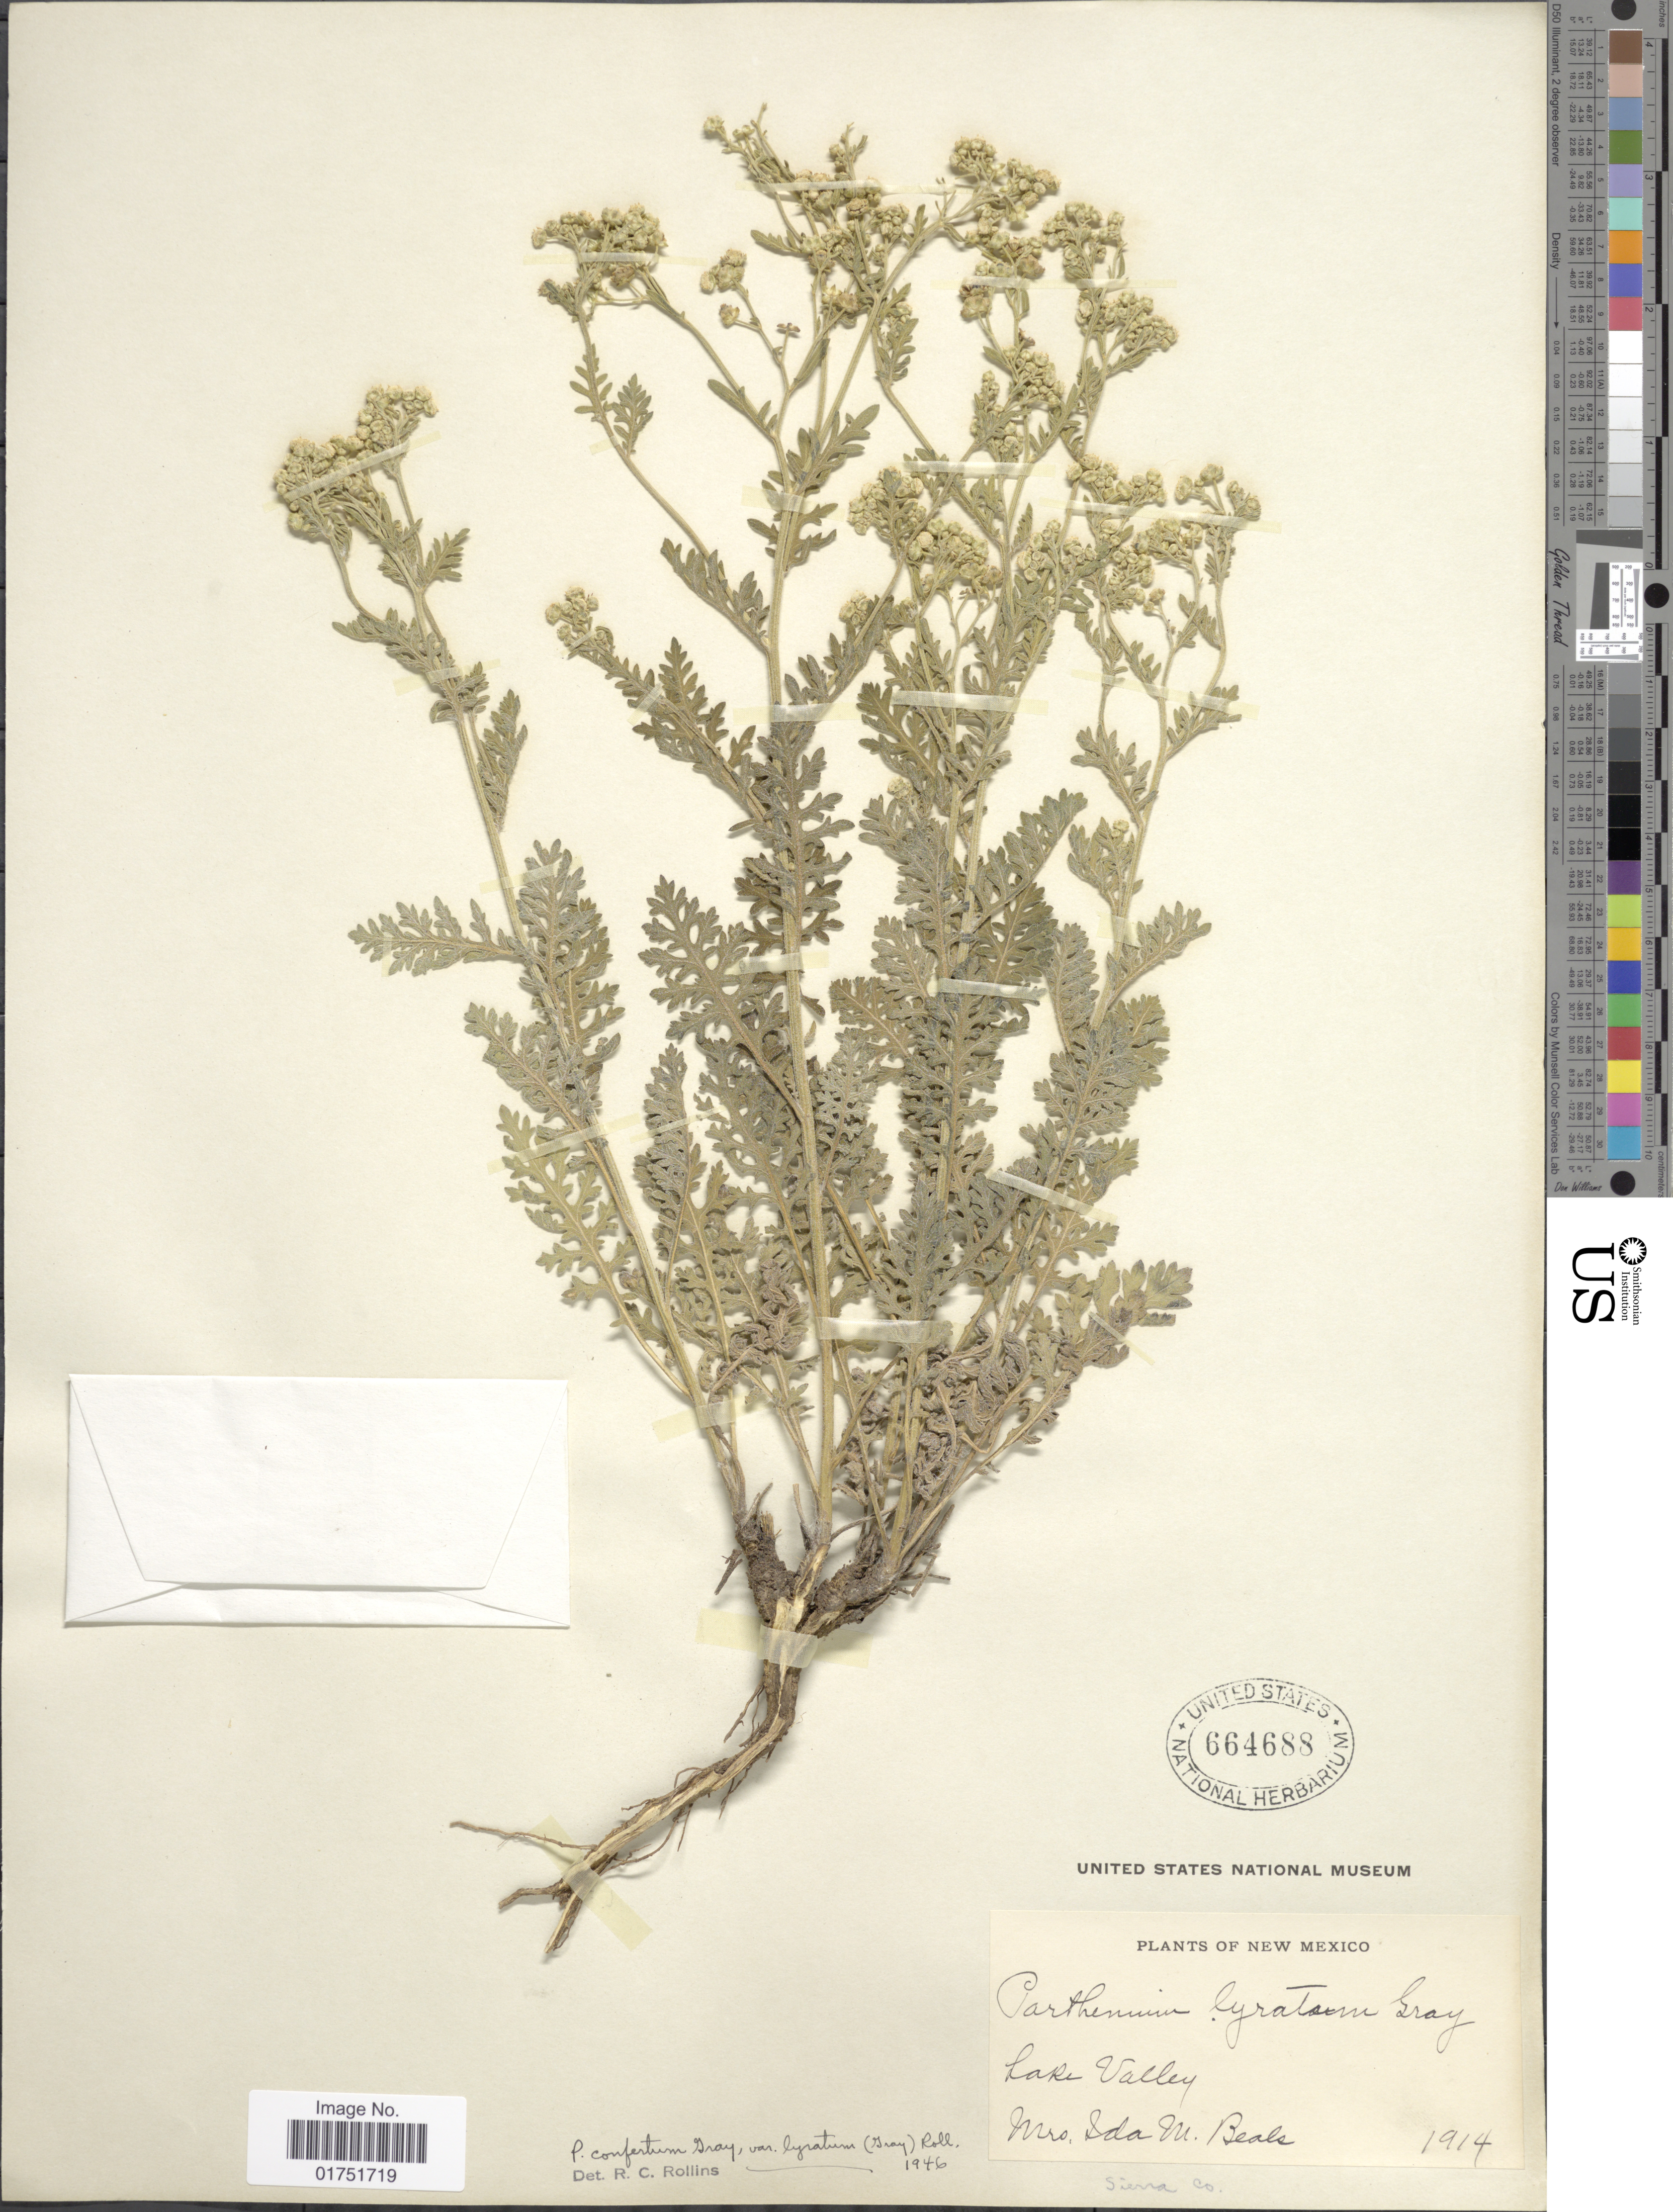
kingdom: Plantae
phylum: Tracheophyta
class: Magnoliopsida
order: Asterales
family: Asteraceae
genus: Parthenium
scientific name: Parthenium confertum var. lyratum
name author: (A. Gray) Rollins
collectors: I. M. Beals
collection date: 1914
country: United States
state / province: New Mexico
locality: Lake Valley, Sierra Co.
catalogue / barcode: US 664688